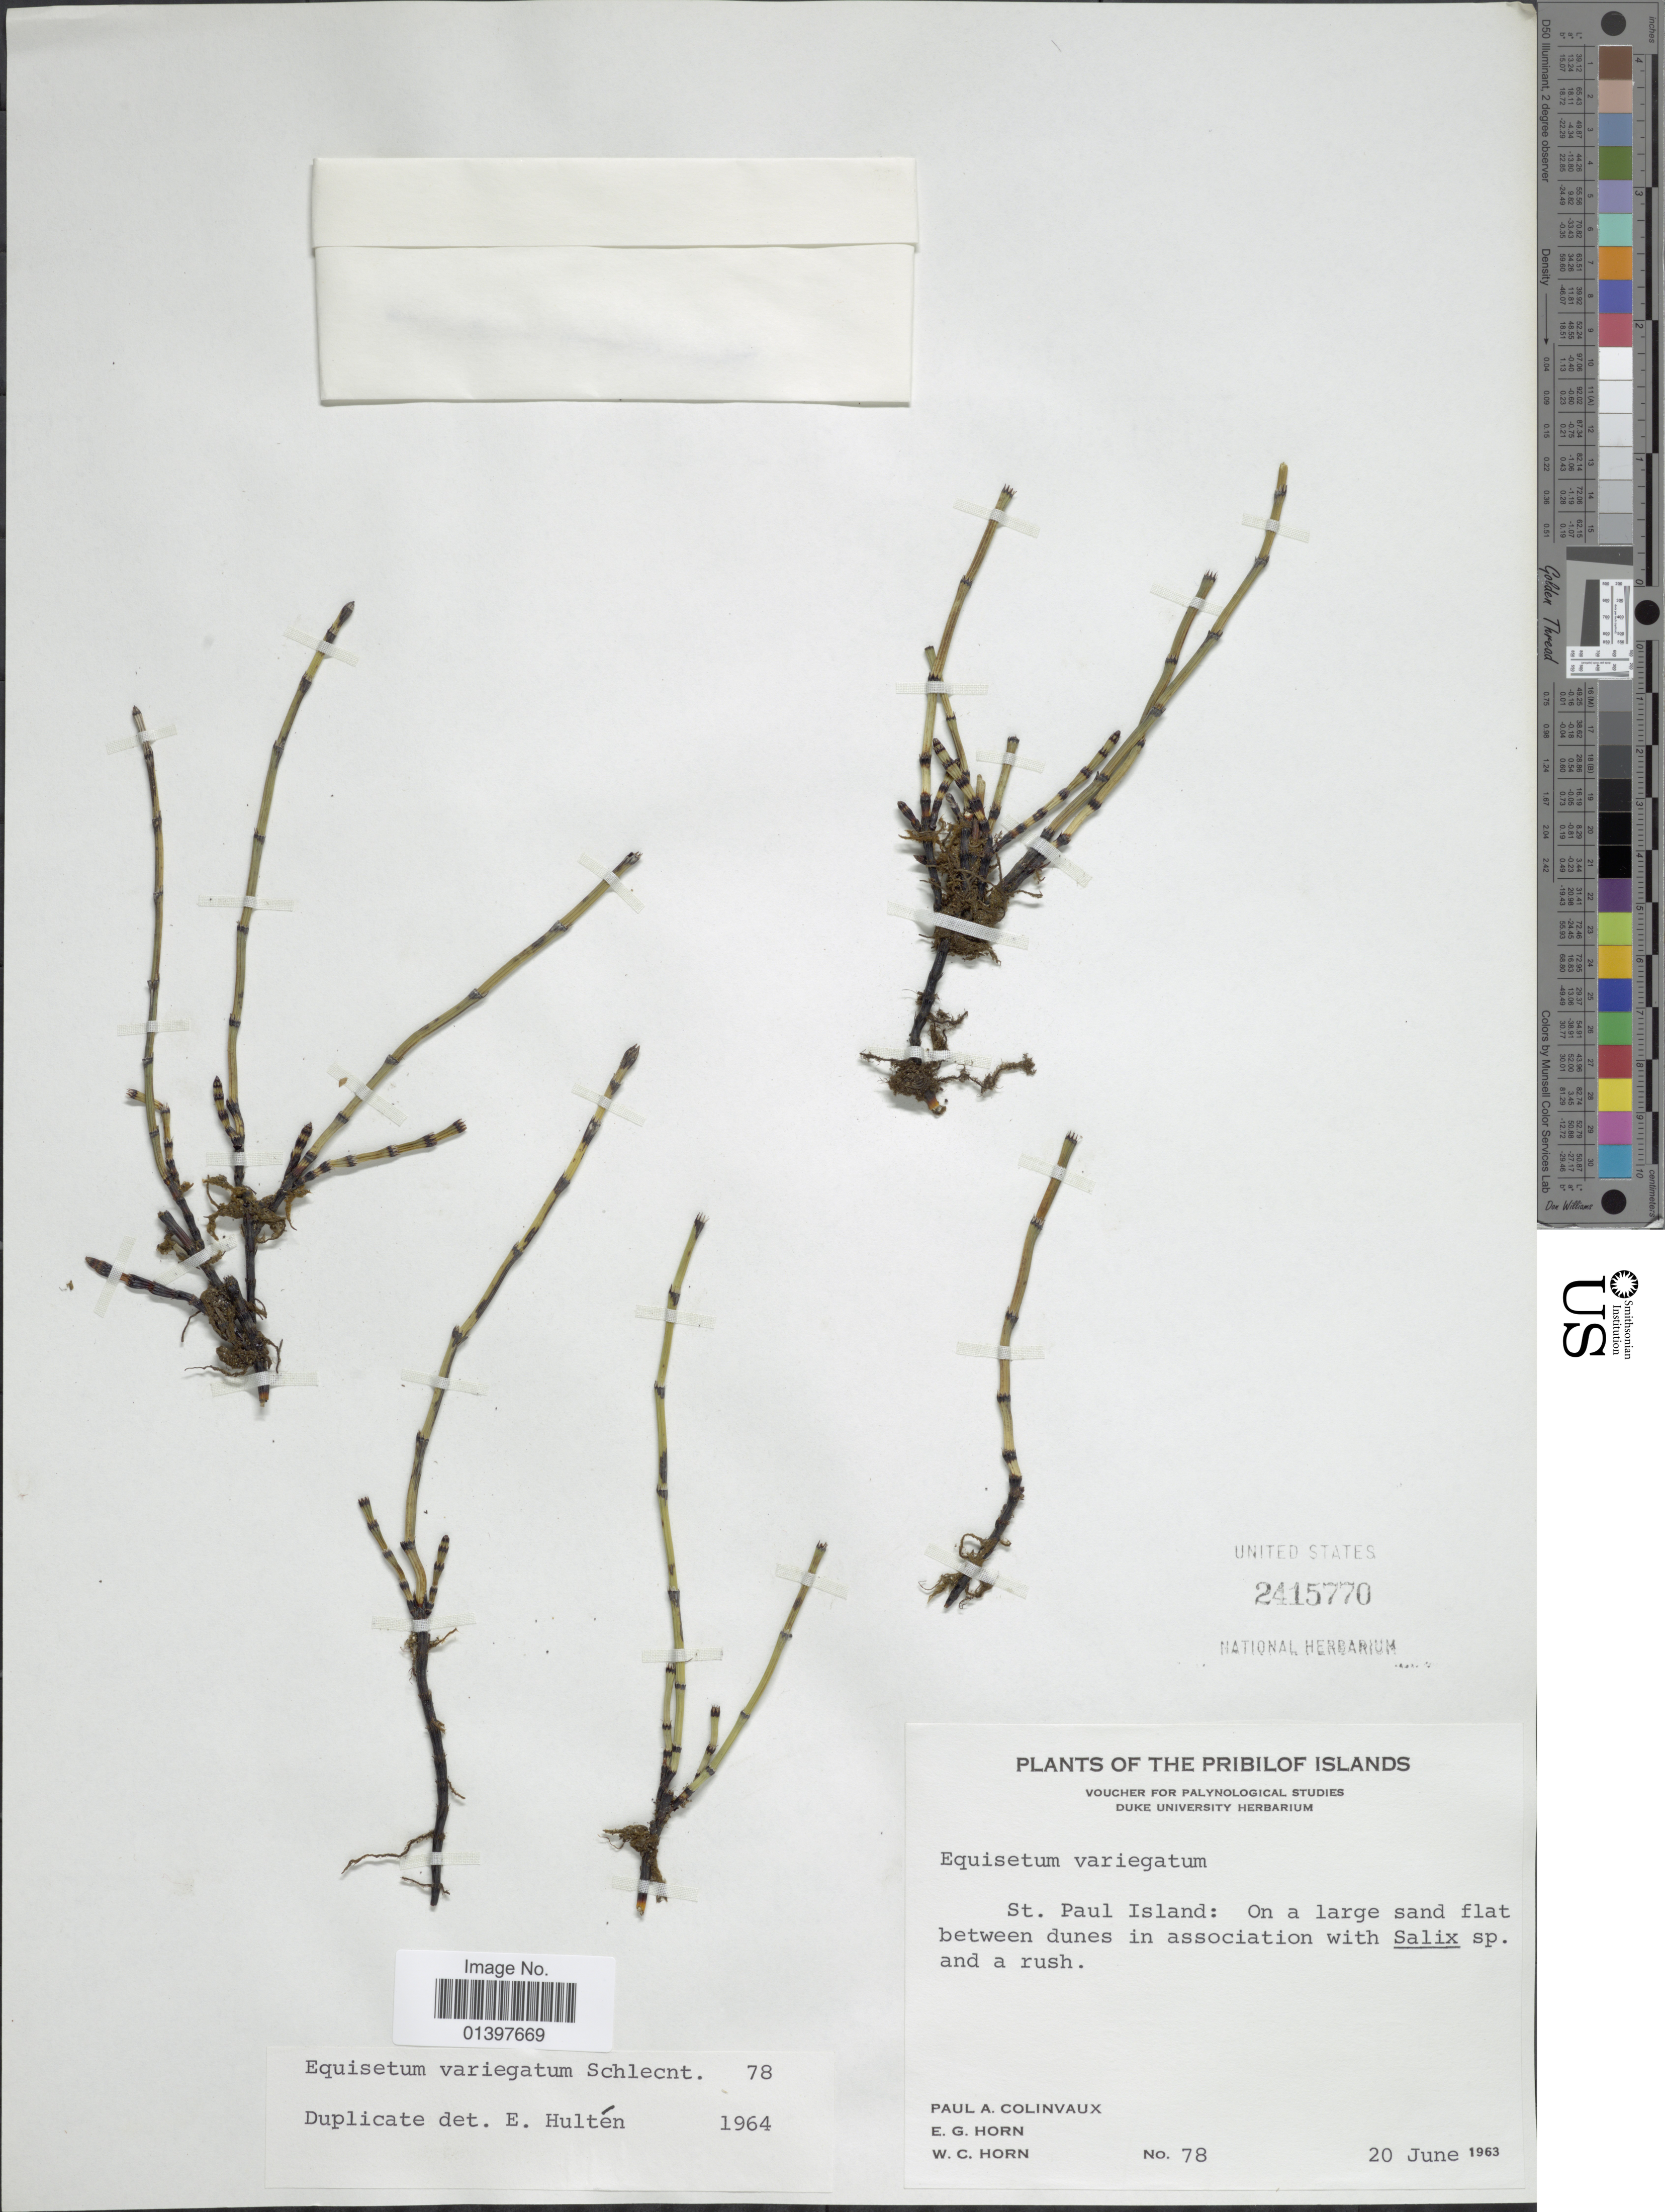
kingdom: Plantae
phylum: Tracheophyta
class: Polypodiopsida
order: Equisetales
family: Equisetaceae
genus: Equisetum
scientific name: Equisetum variegatum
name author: Schleich. ex F. Weber & D. Mohr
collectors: P. Colinvaux, E. Horn & W. Horn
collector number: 78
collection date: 1963-06-20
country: United States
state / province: Alaska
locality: The Pribilof Islands, St. Paul Island: on a large sand flat between dunes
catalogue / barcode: US 2415770